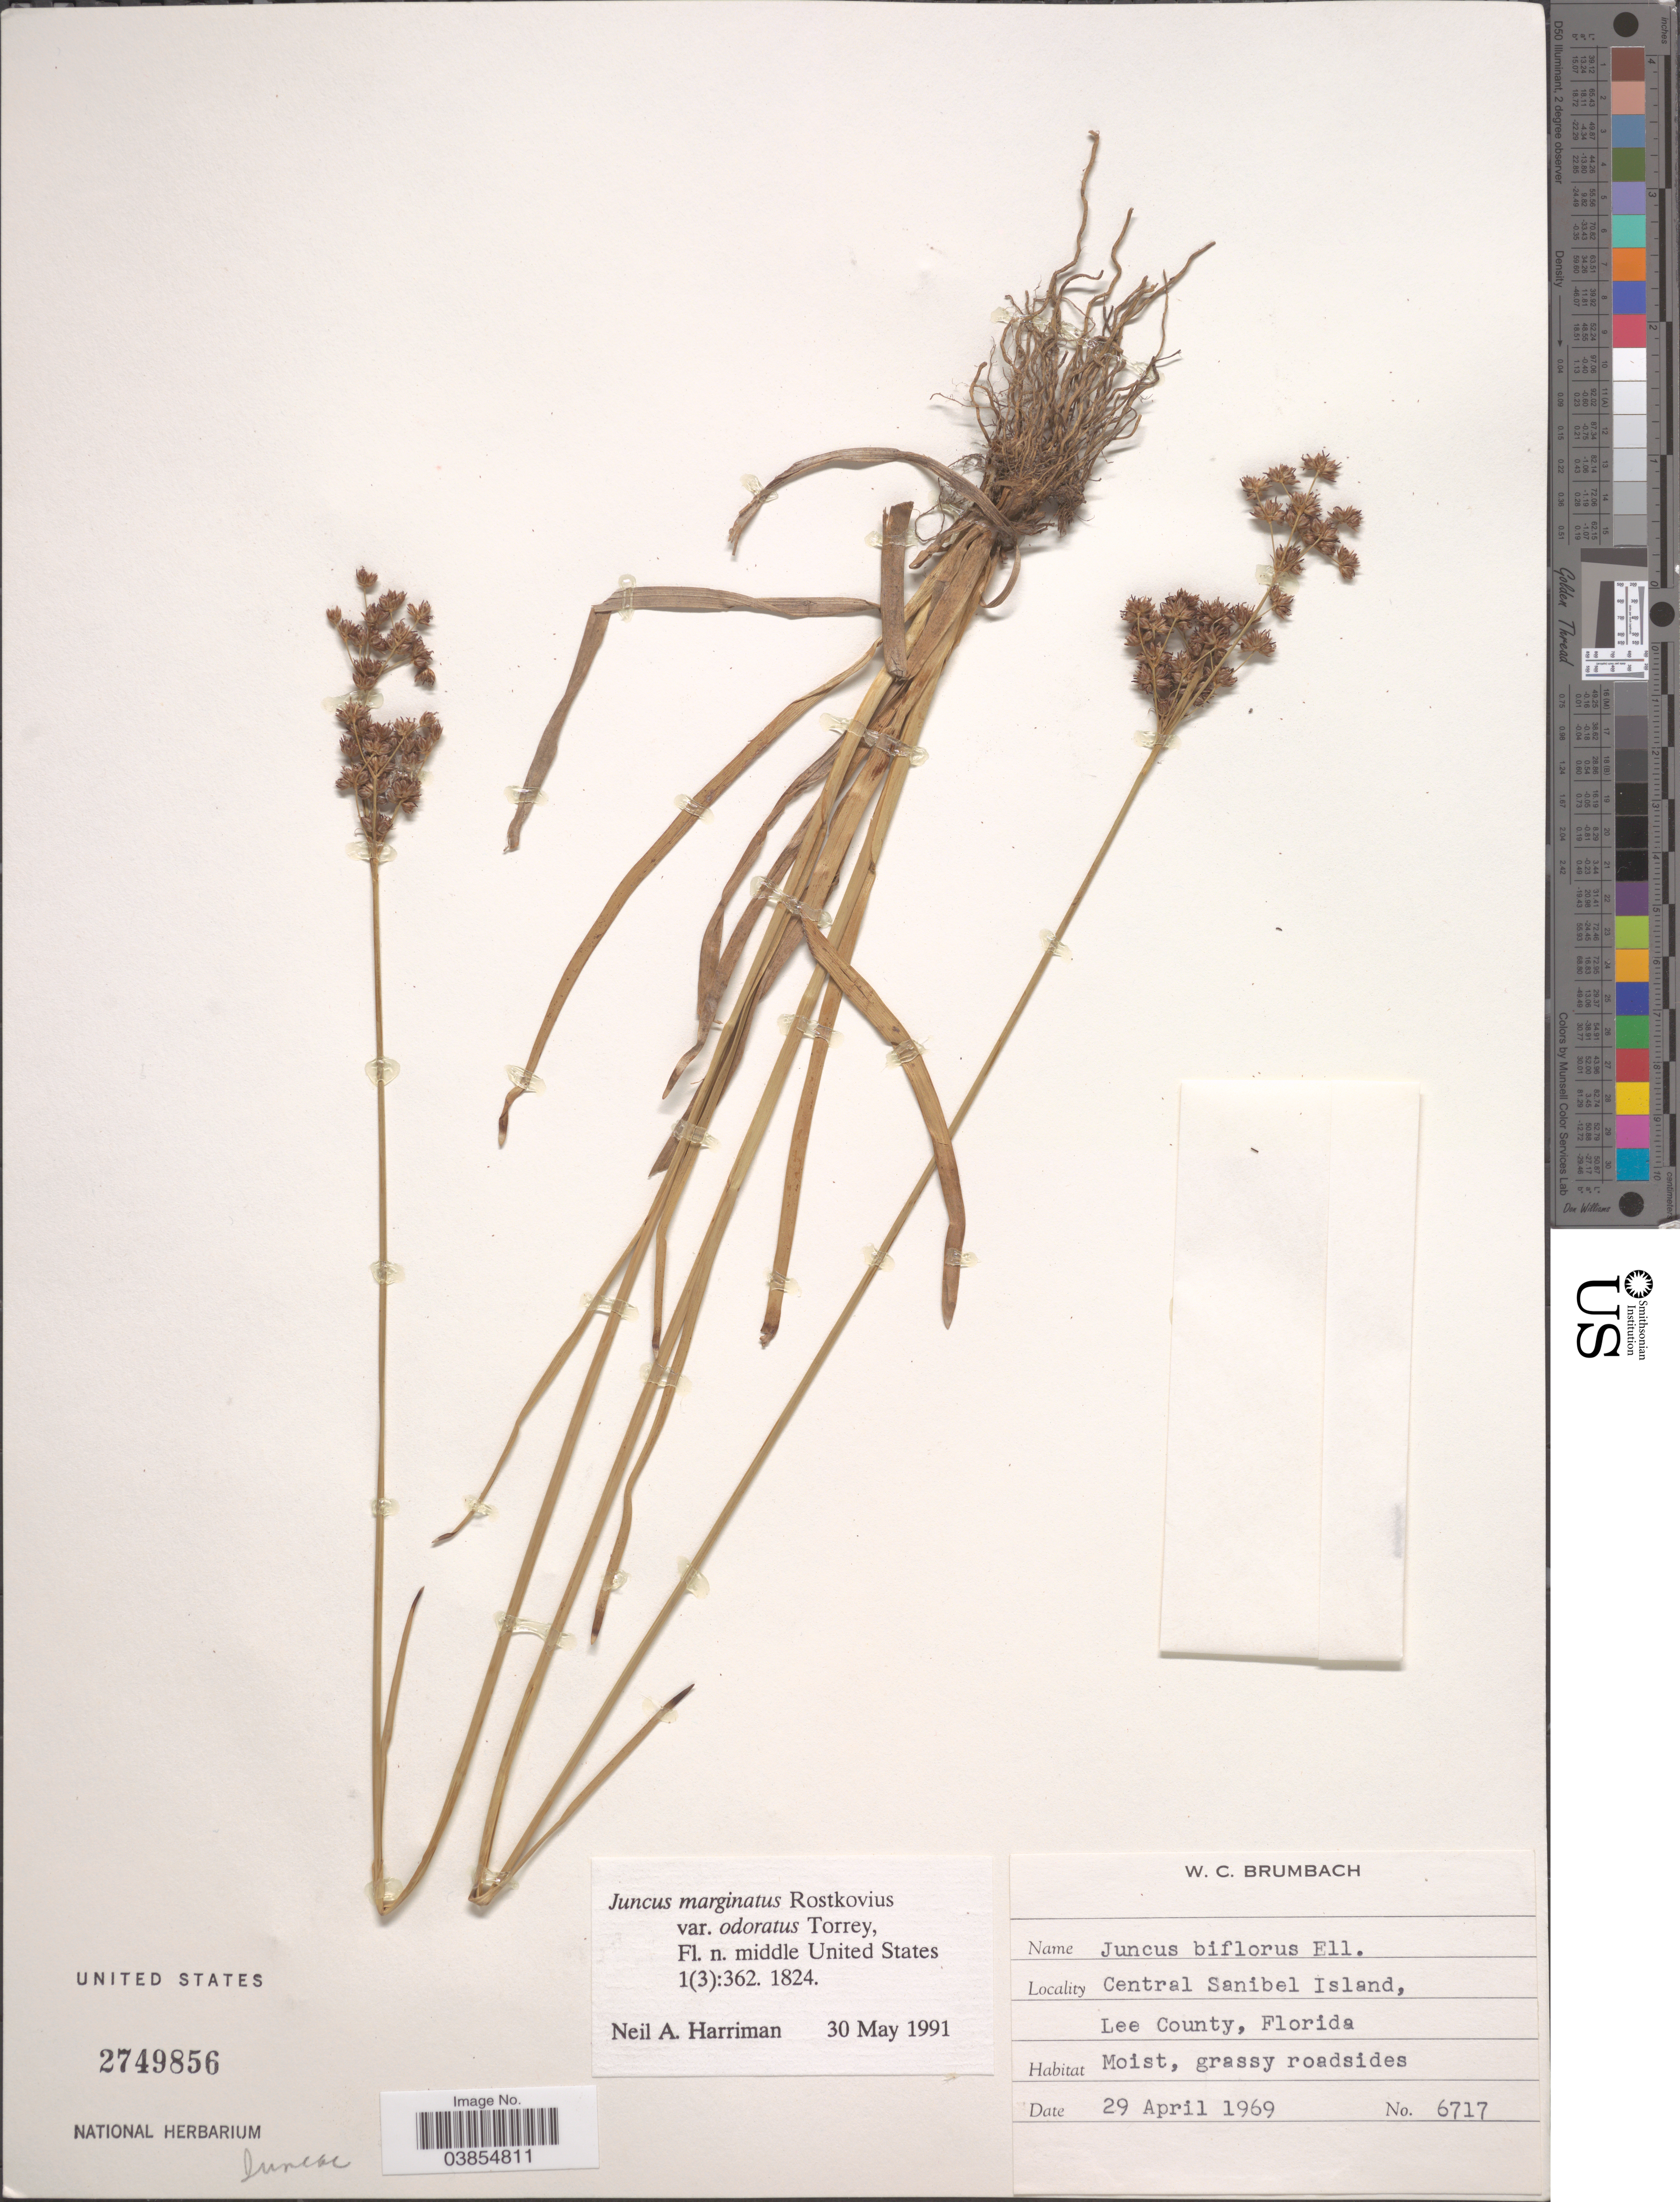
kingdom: Plantae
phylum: Tracheophyta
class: Liliopsida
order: Poales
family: Juncaceae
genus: Juncus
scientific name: Juncus marginatus var. odoratus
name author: Torr.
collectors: W. C. Brumbach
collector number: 6717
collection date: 1969-04-29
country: United States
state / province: Florida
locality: Central Sanibel Island, Lee County.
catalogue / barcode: US 2749856